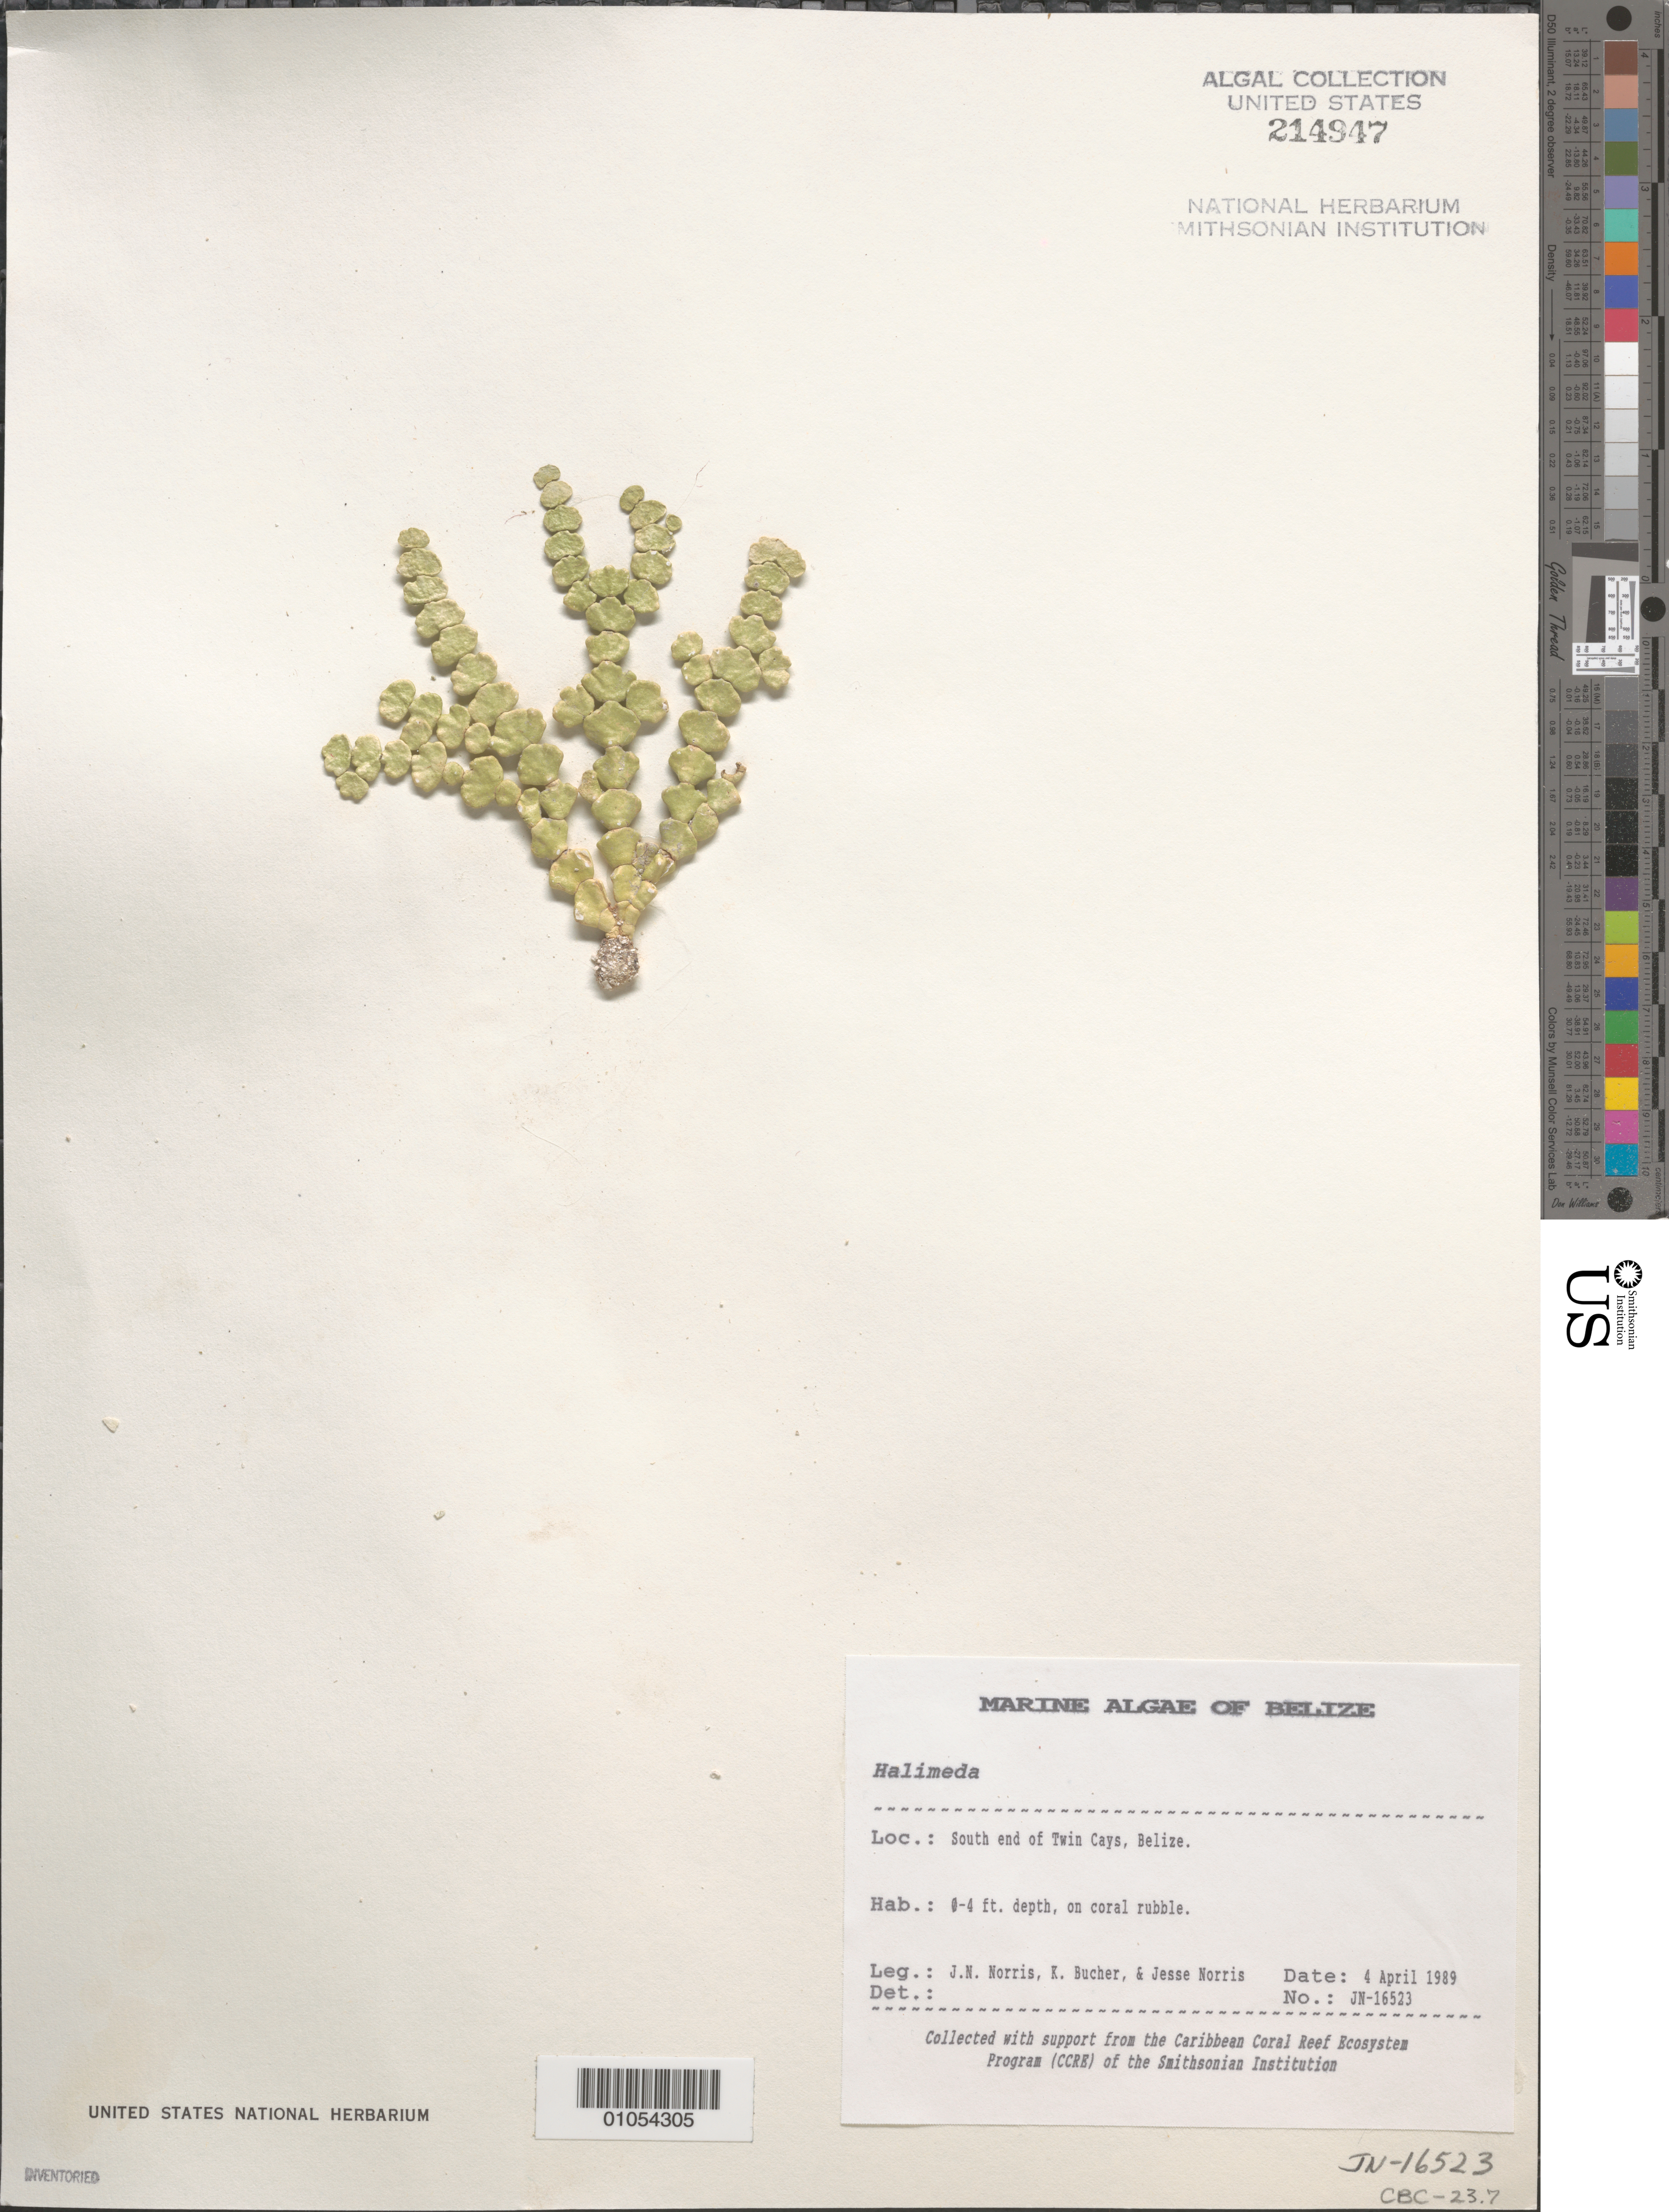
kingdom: Plantae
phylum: Chlorophyta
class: Ulvophyceae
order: Bryopsidales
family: Halimedaceae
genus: Halimeda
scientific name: Halimeda sp.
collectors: J. N. Norris, K. E. Bucher & J. A. Norris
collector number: JN-16523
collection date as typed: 04 Apr 1989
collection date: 1989-04-04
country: Belize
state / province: Stann Creek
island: Twin Cays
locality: South end of Twin Cays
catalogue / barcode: US 214947